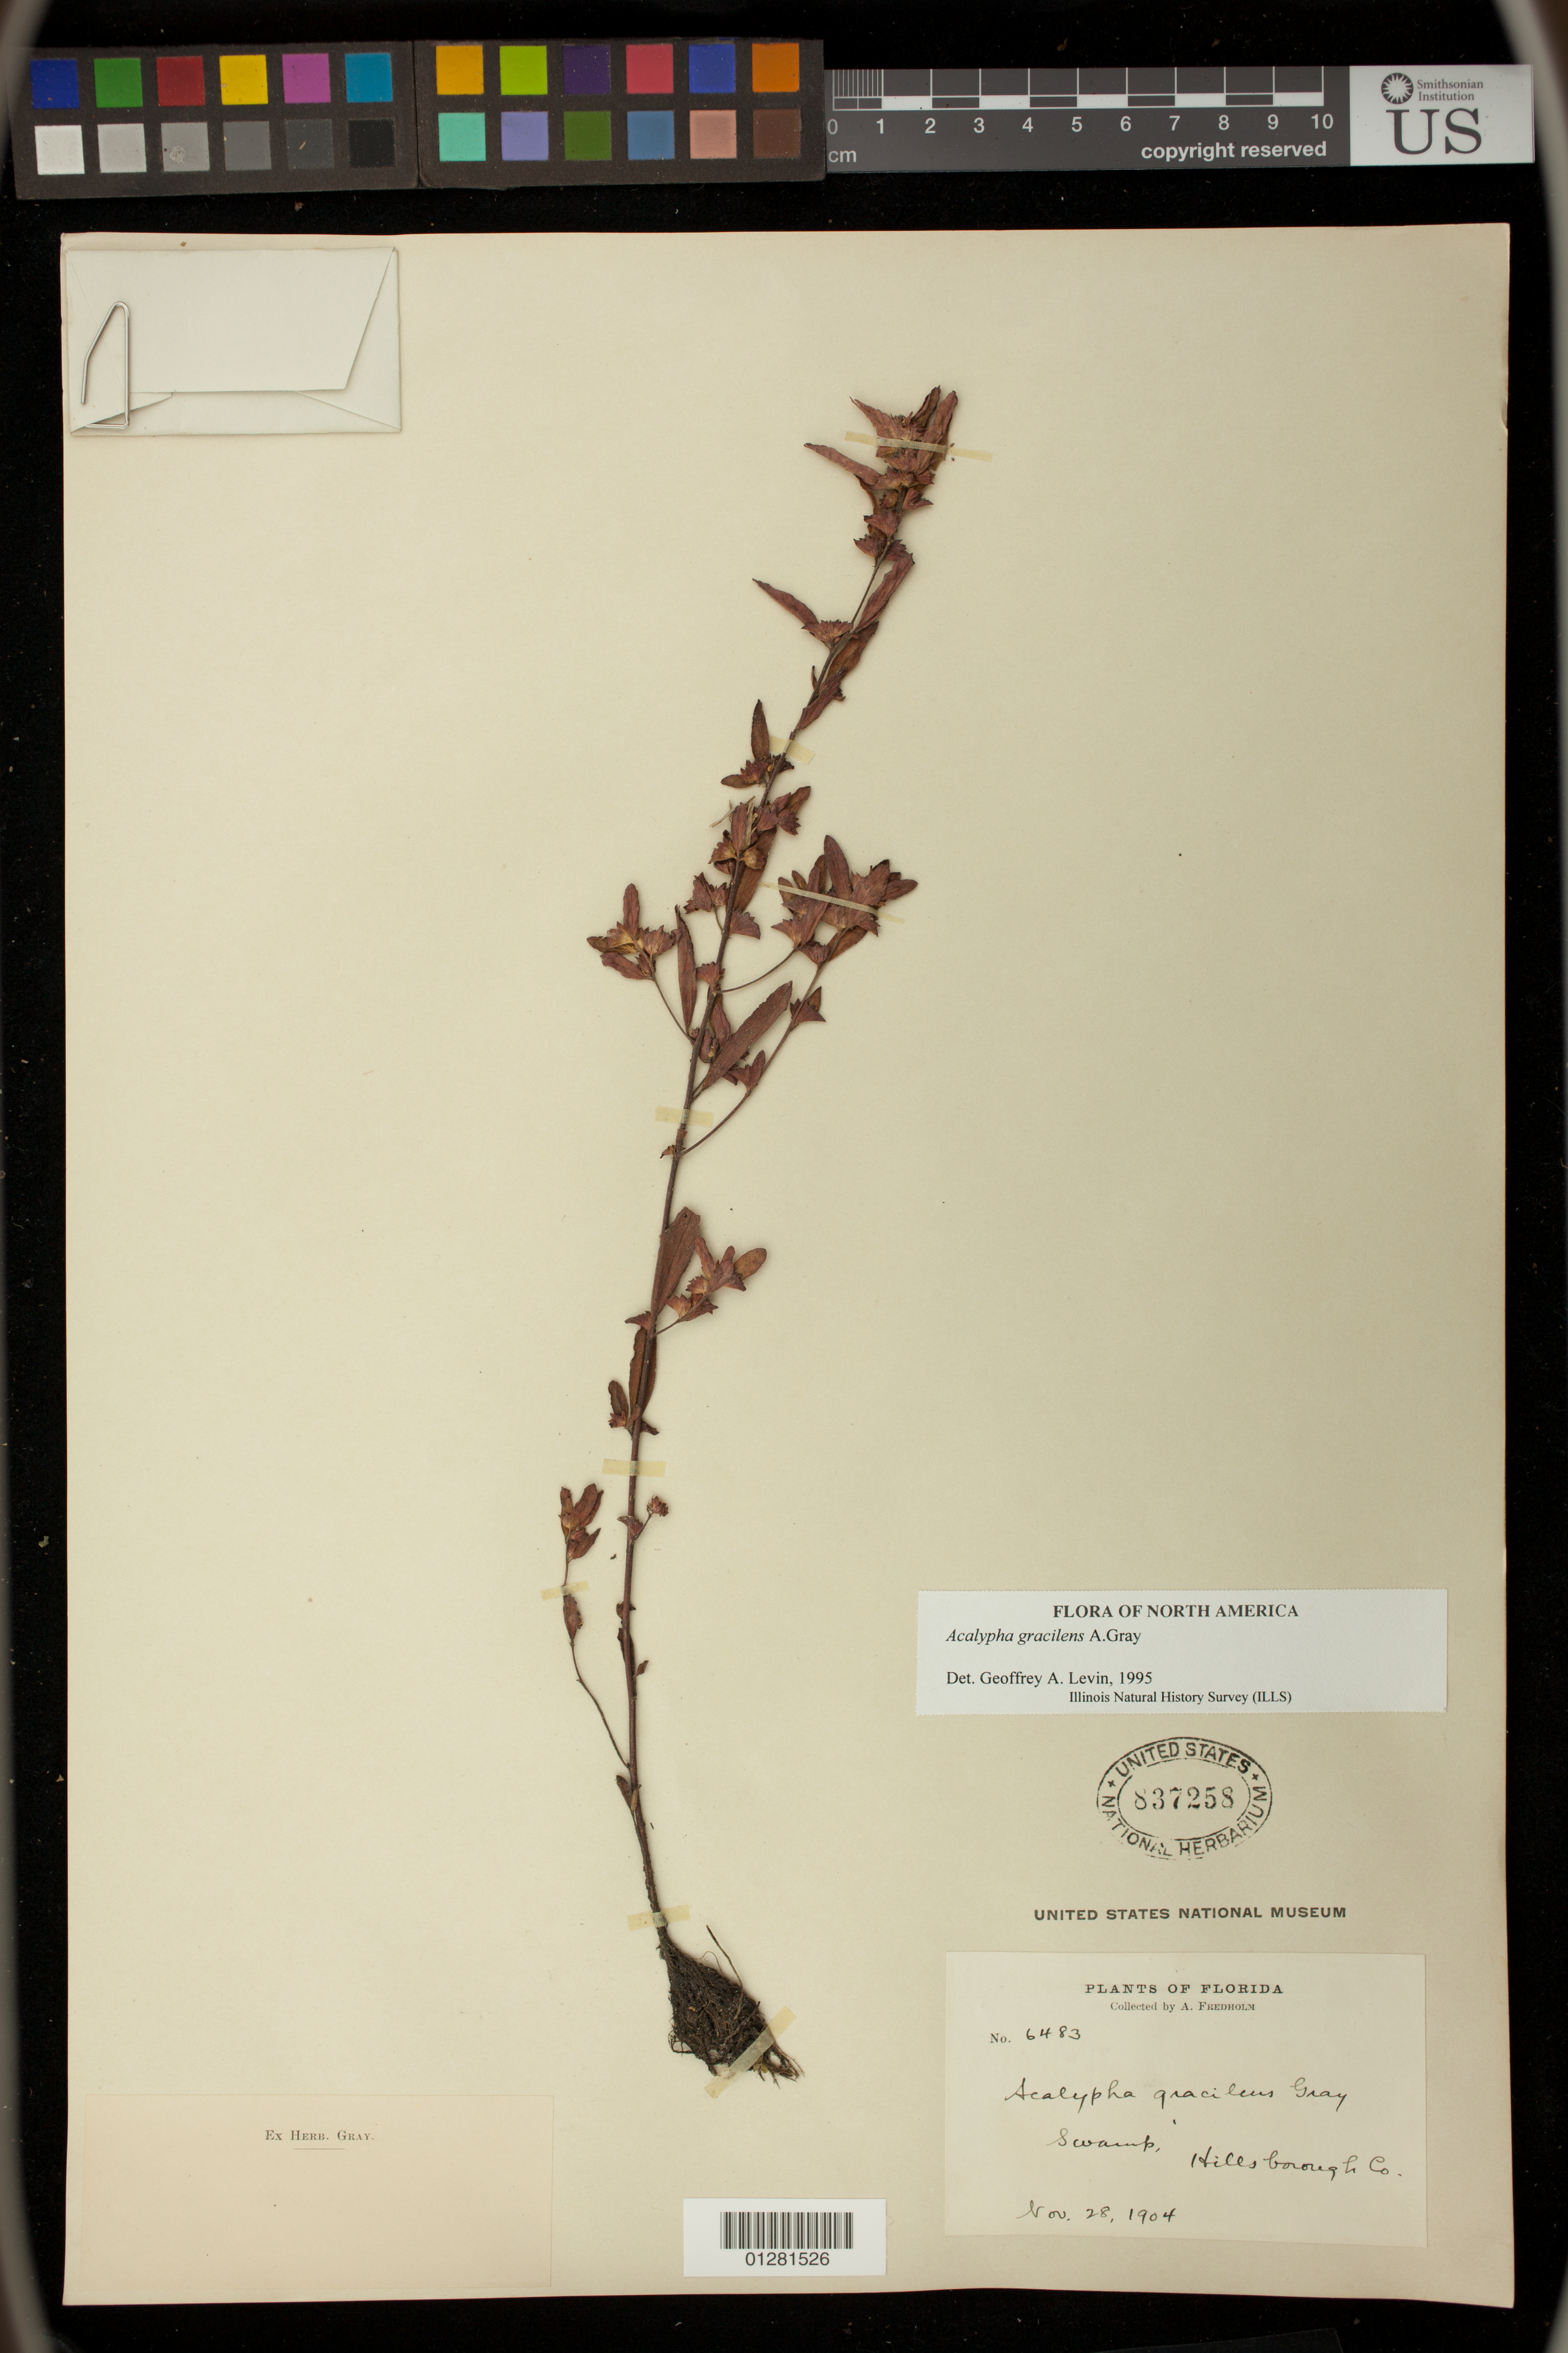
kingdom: Plantae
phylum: Tracheophyta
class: Magnoliopsida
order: Malpighiales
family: Euphorbiaceae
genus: Acalypha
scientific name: Acalypha gracilens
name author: A. Gray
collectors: A. Fredholm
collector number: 6483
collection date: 1904-11-28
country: United States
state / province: Florida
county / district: Hillsborough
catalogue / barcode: US 837258